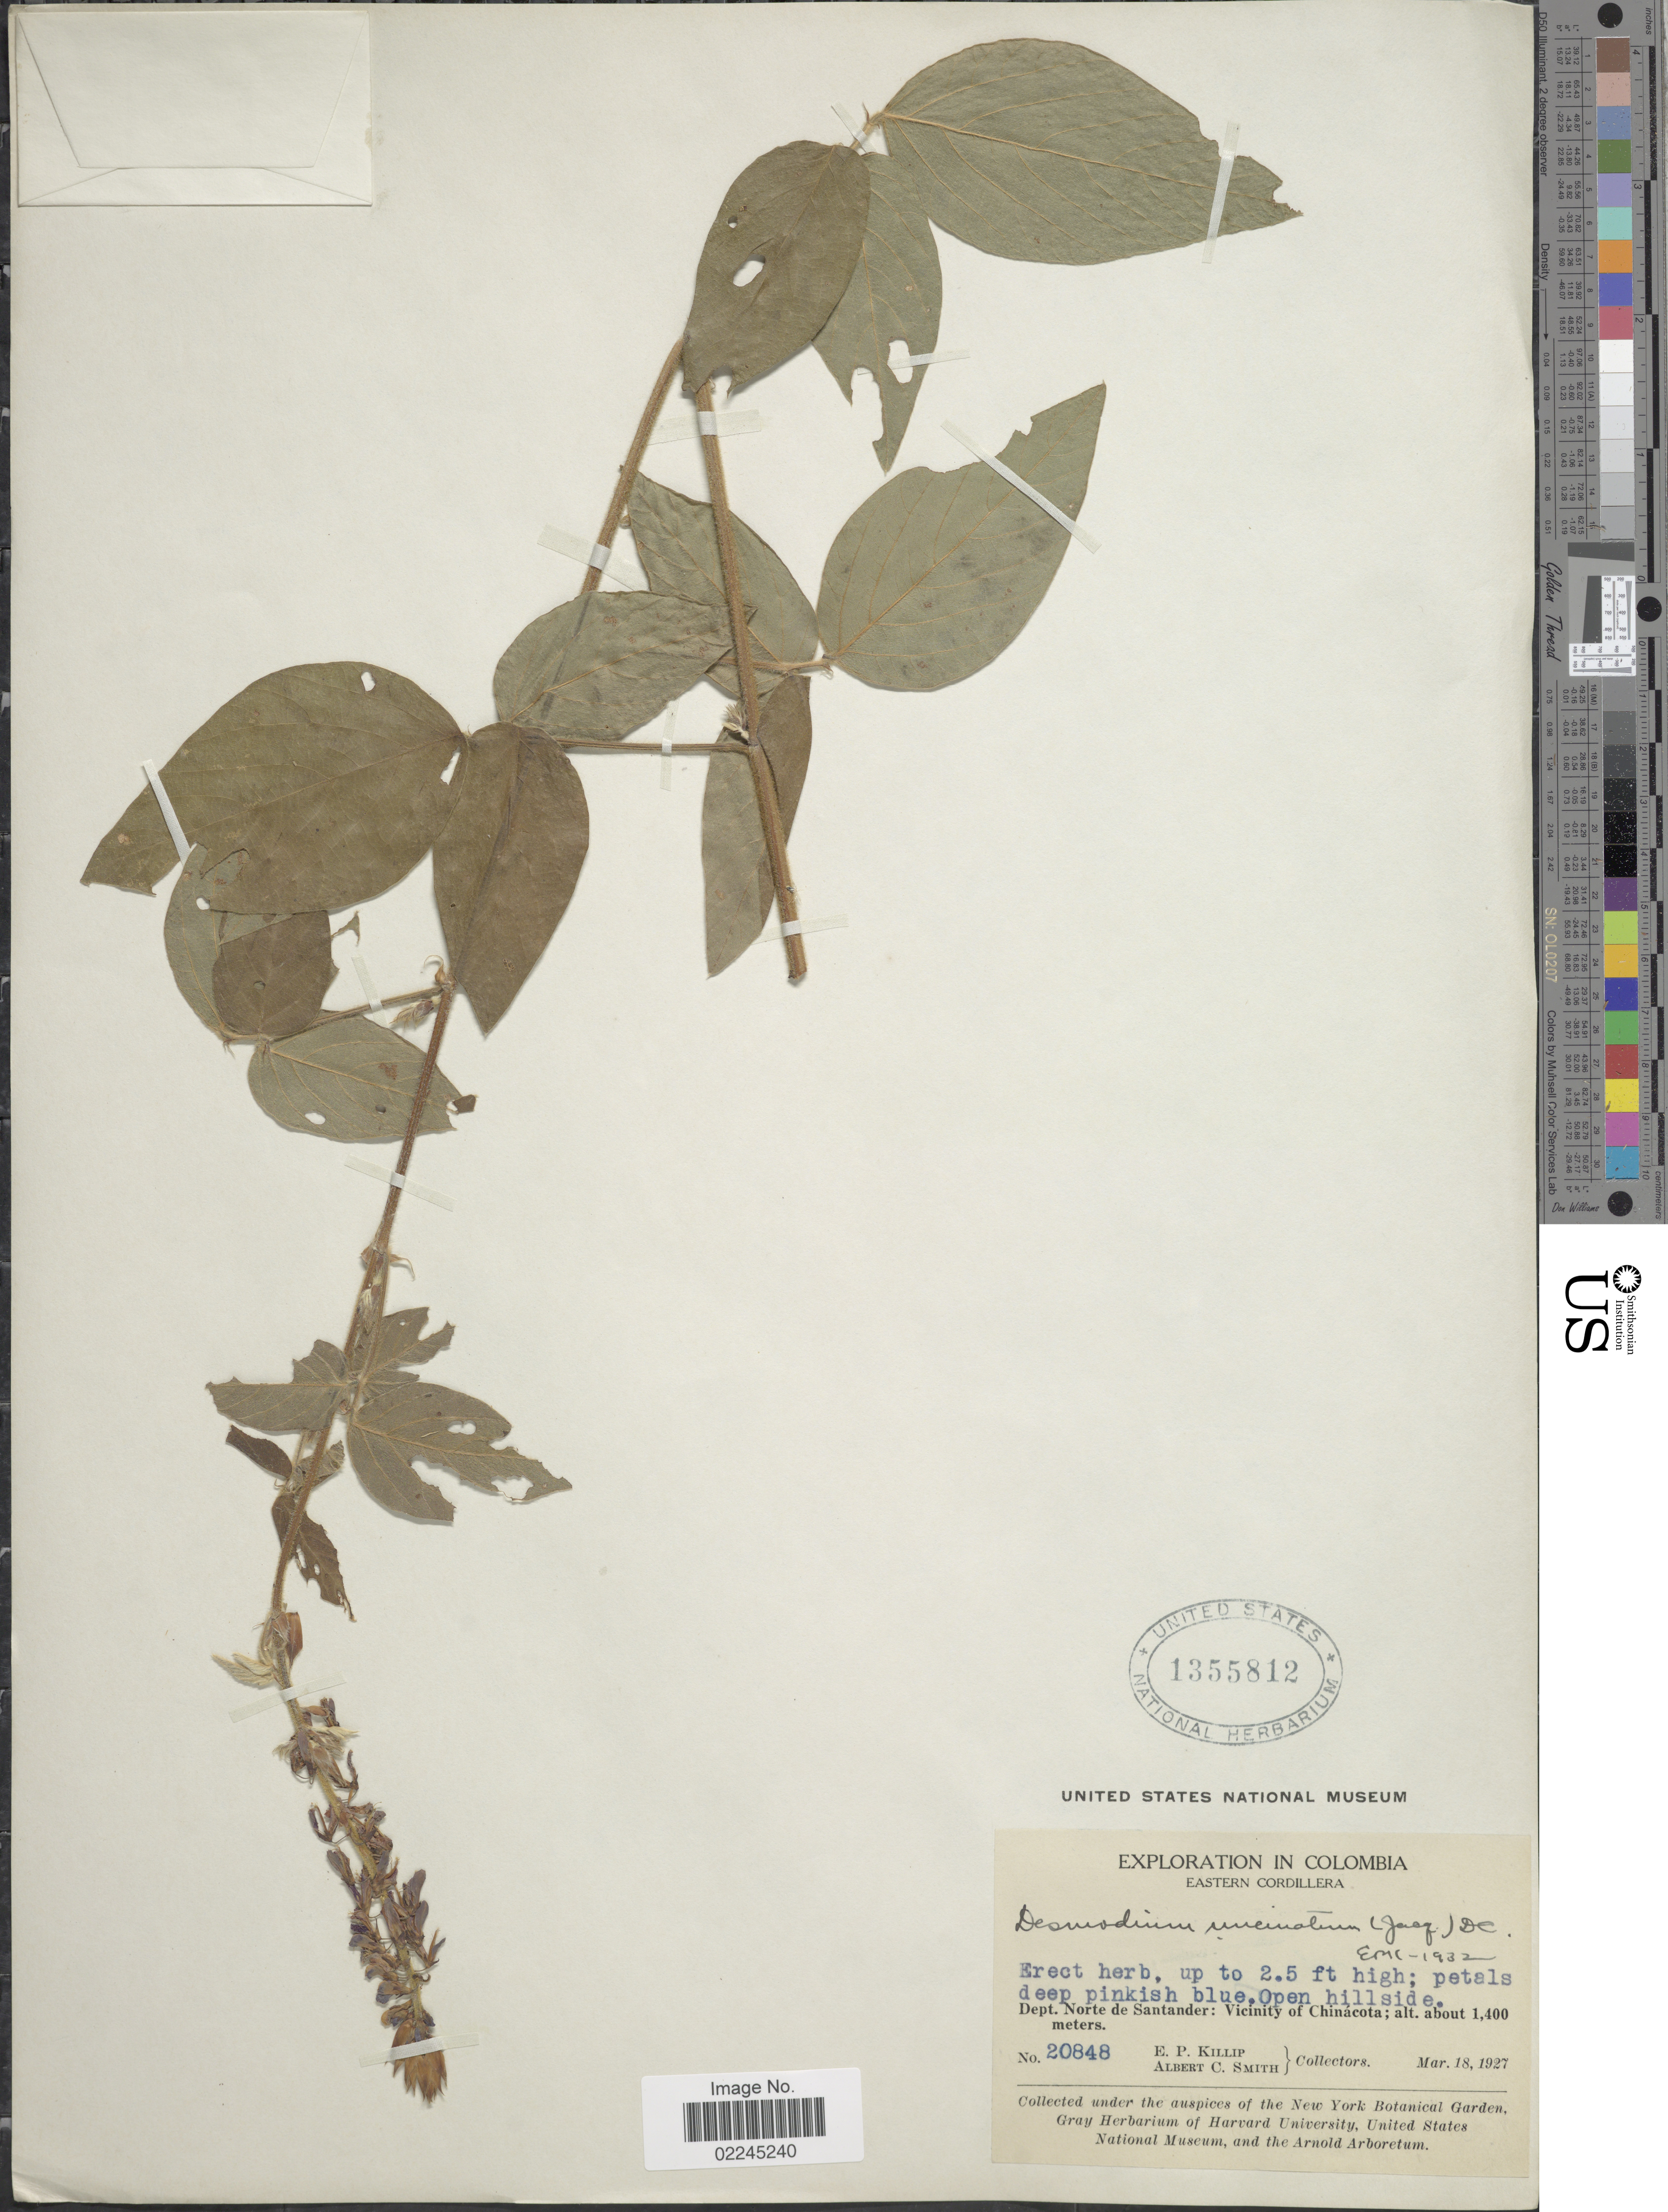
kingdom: Plantae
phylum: Tracheophyta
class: Magnoliopsida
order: Fabales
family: Fabaceae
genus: Desmodium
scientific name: Desmodium intortum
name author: (Mill.) Urb.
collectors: E. P. Killip & A. C. Smith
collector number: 20848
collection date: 1927-03-18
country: Colombia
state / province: Norte de Santander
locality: Eastern Cordillera. Dept. Norte de Santander: Vicinity of Chinacota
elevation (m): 1400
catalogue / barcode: US 1355812